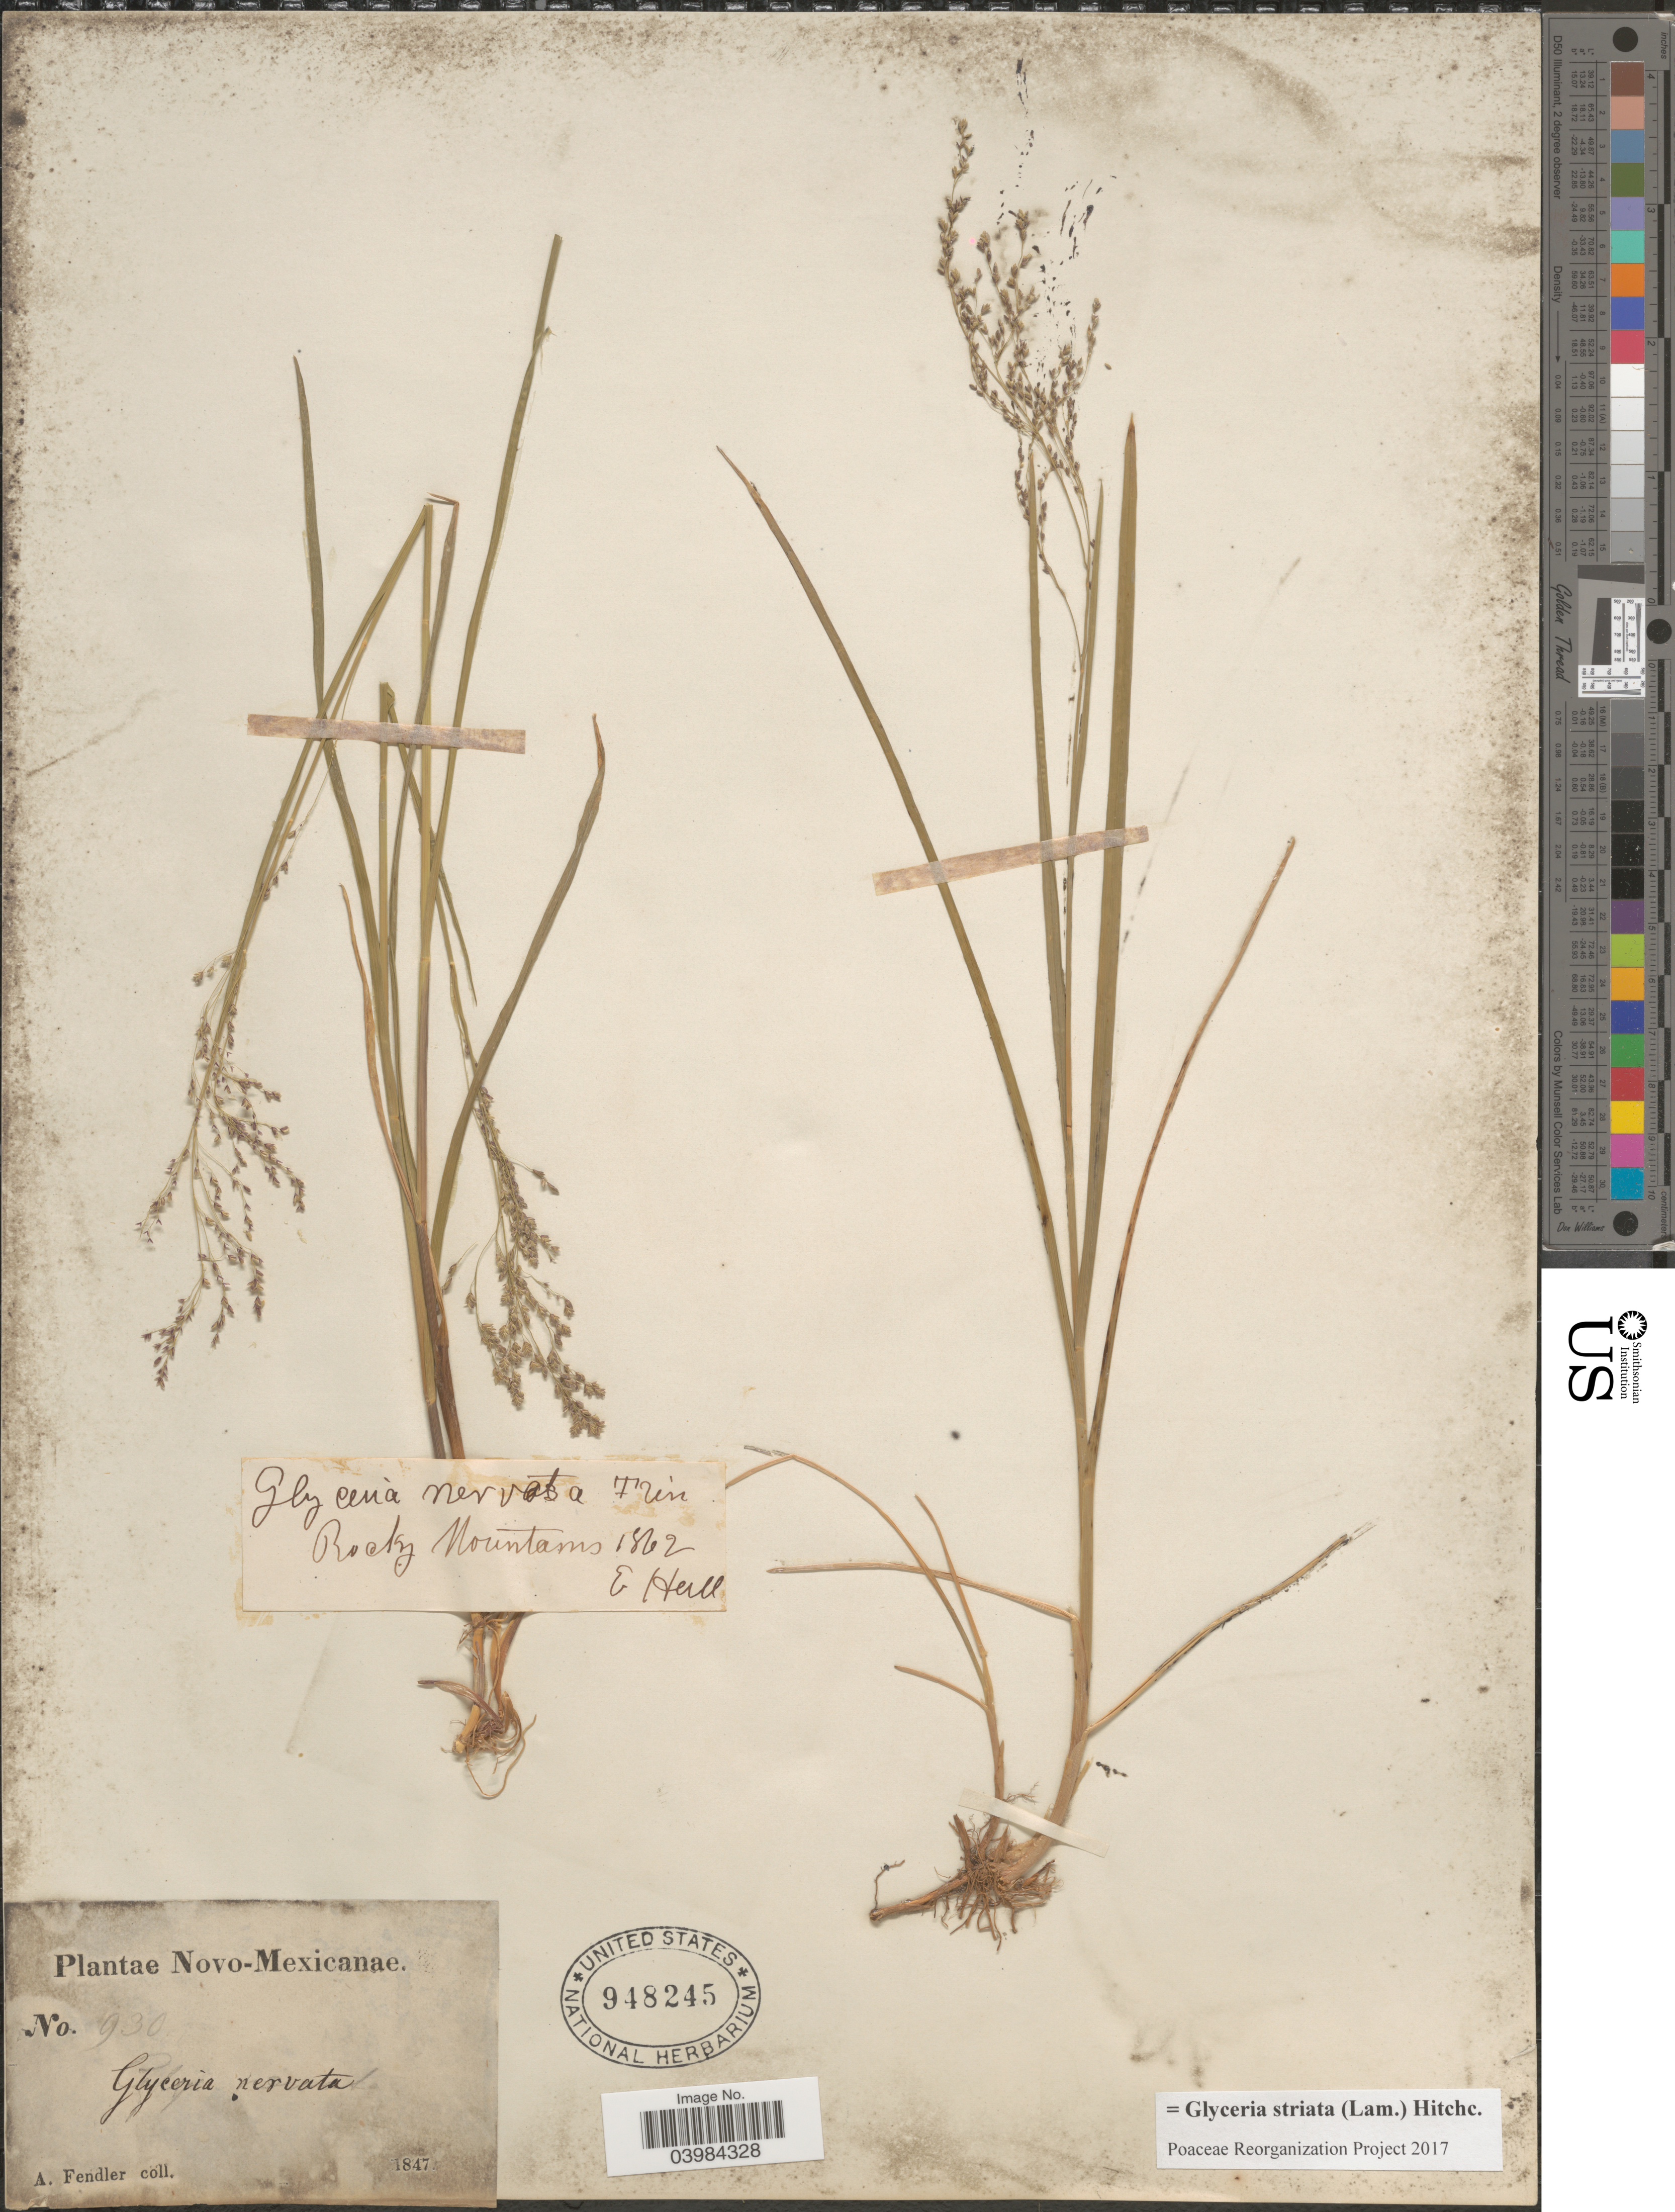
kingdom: Plantae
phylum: Tracheophyta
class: Liliopsida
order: Poales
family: Poaceae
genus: Glyceria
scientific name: Glyceria striata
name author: (Lam.) Hitchc.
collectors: A. Fendler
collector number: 930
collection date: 1847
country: United States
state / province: New Mexico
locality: Novo-Mexicanae.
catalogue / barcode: US 948245